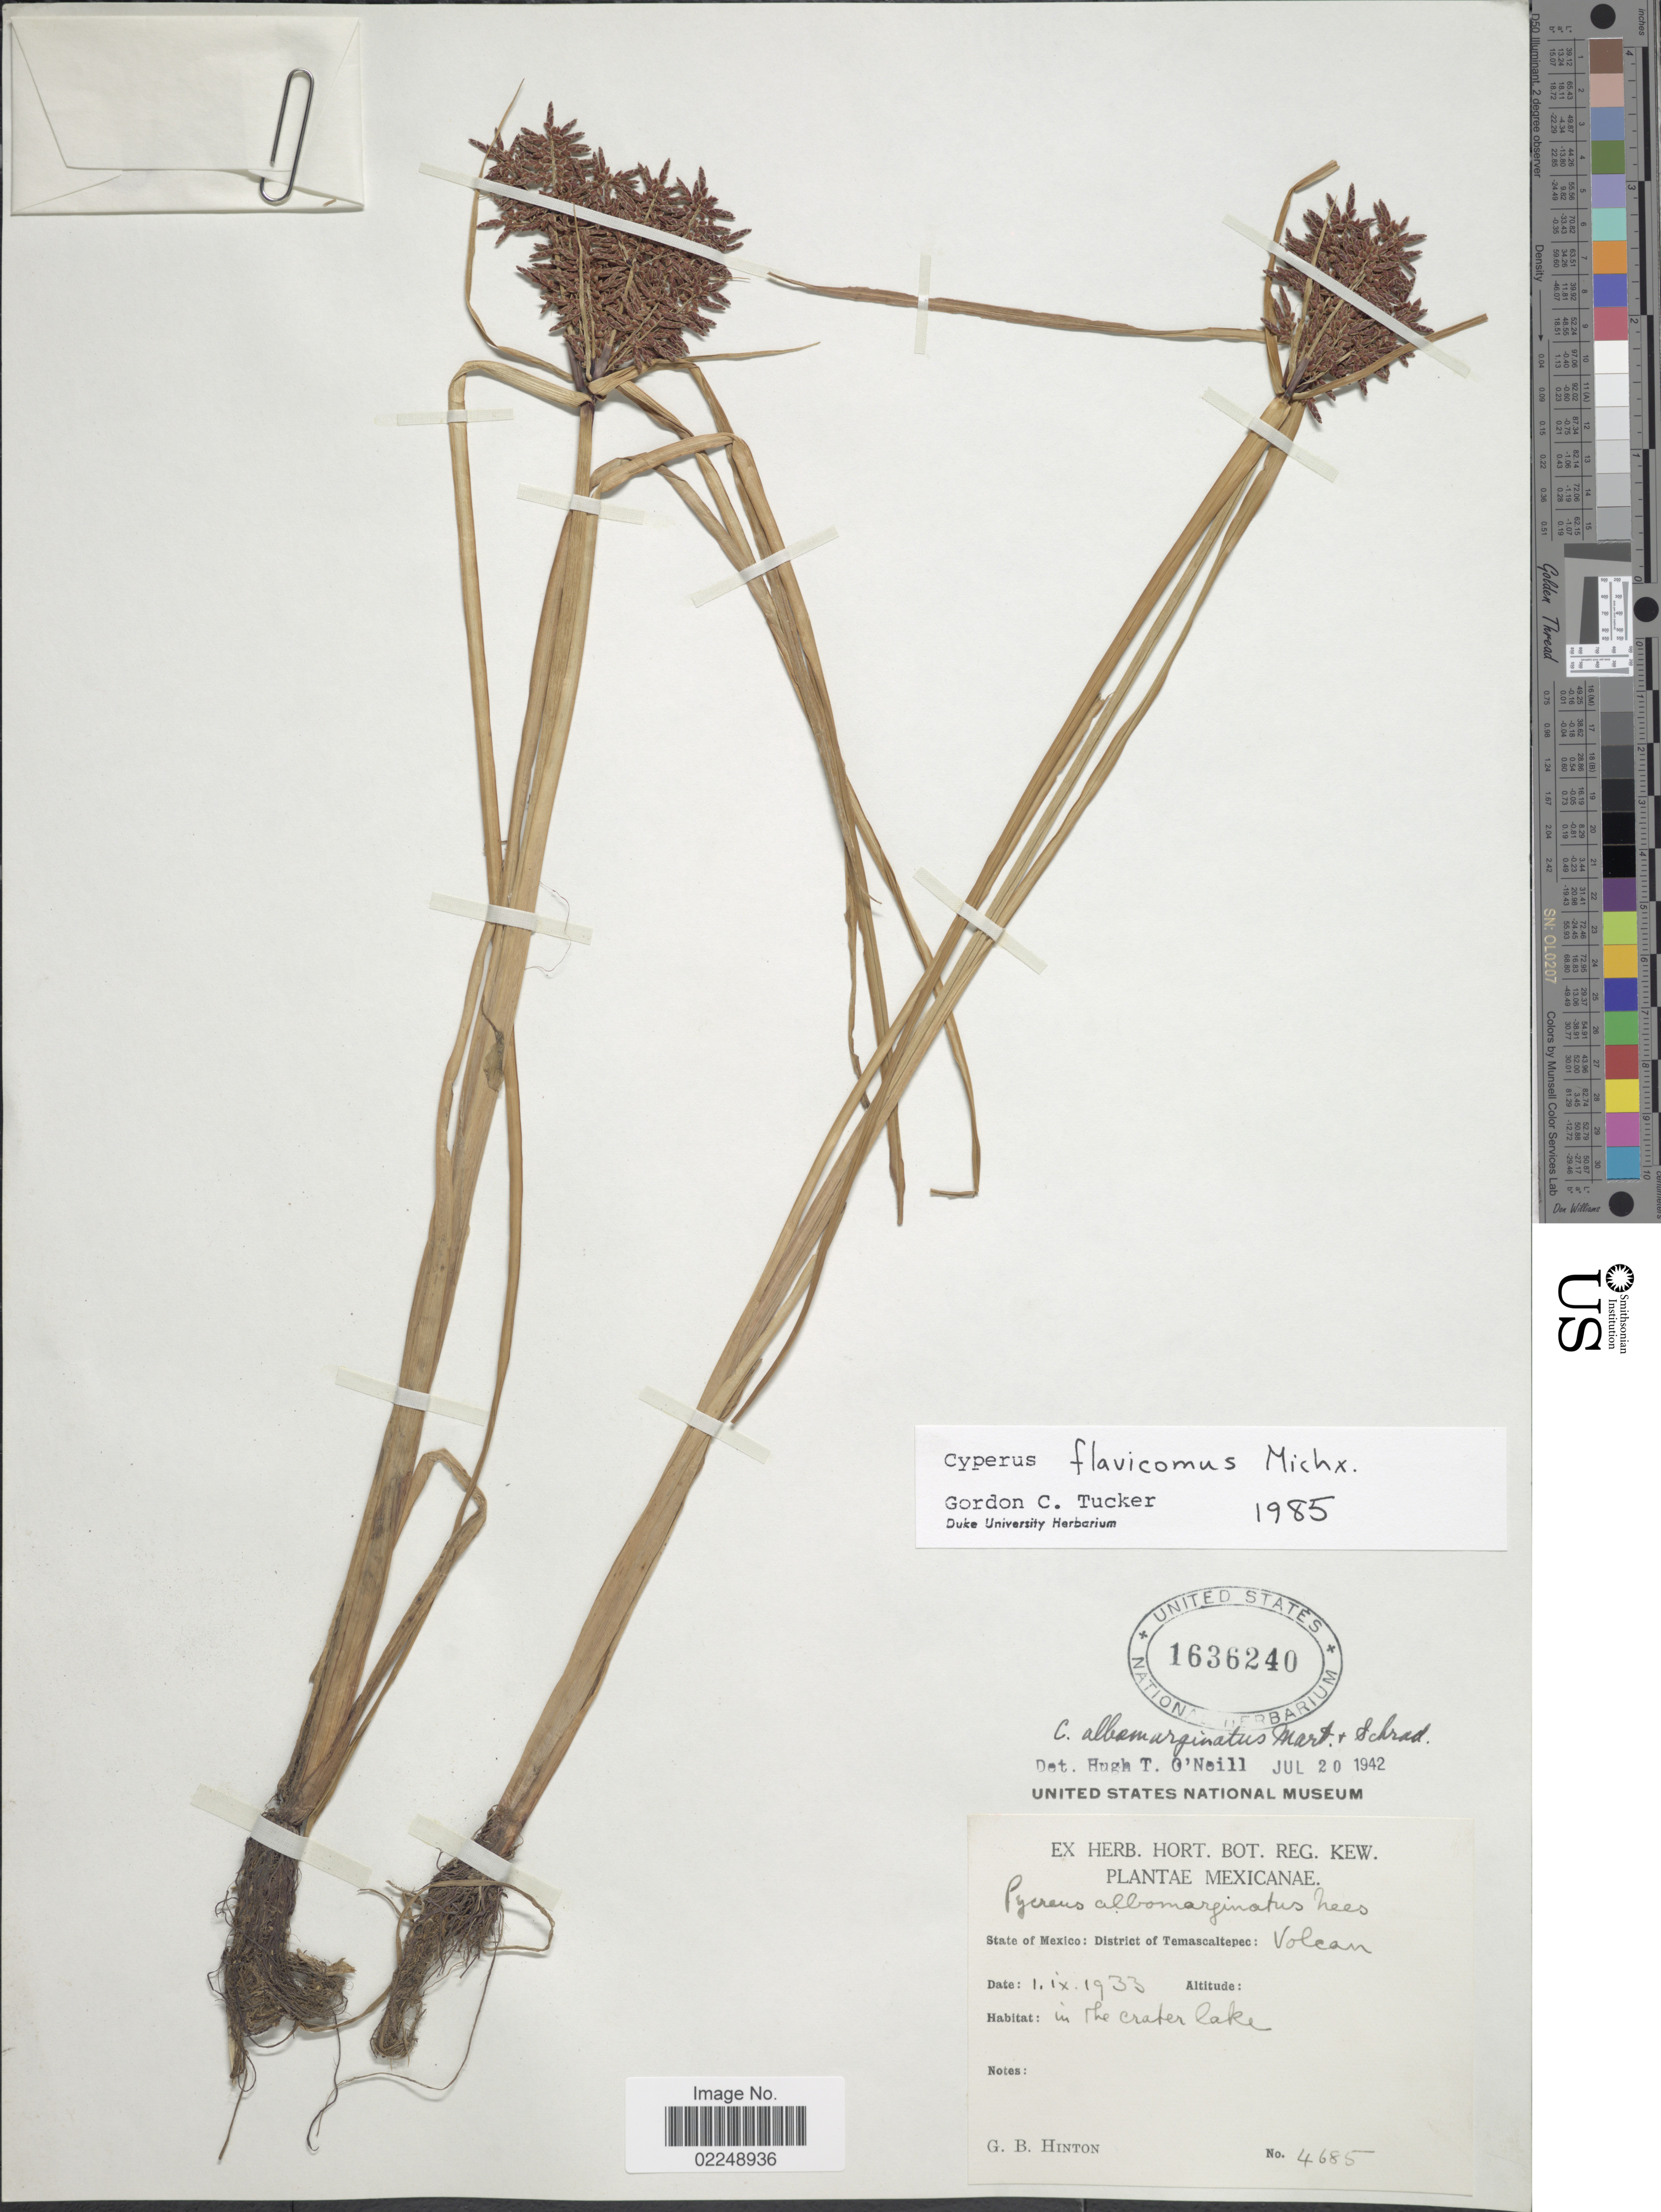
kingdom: Plantae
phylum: Tracheophyta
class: Liliopsida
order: Poales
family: Cyperaceae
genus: Cyperus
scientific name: Cyperus flavicomus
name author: Michx.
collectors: G. B. Hinton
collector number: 4685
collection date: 1933-09-01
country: Mexico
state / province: México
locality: District of Temascaltepec: Volcan,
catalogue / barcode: US 1636240